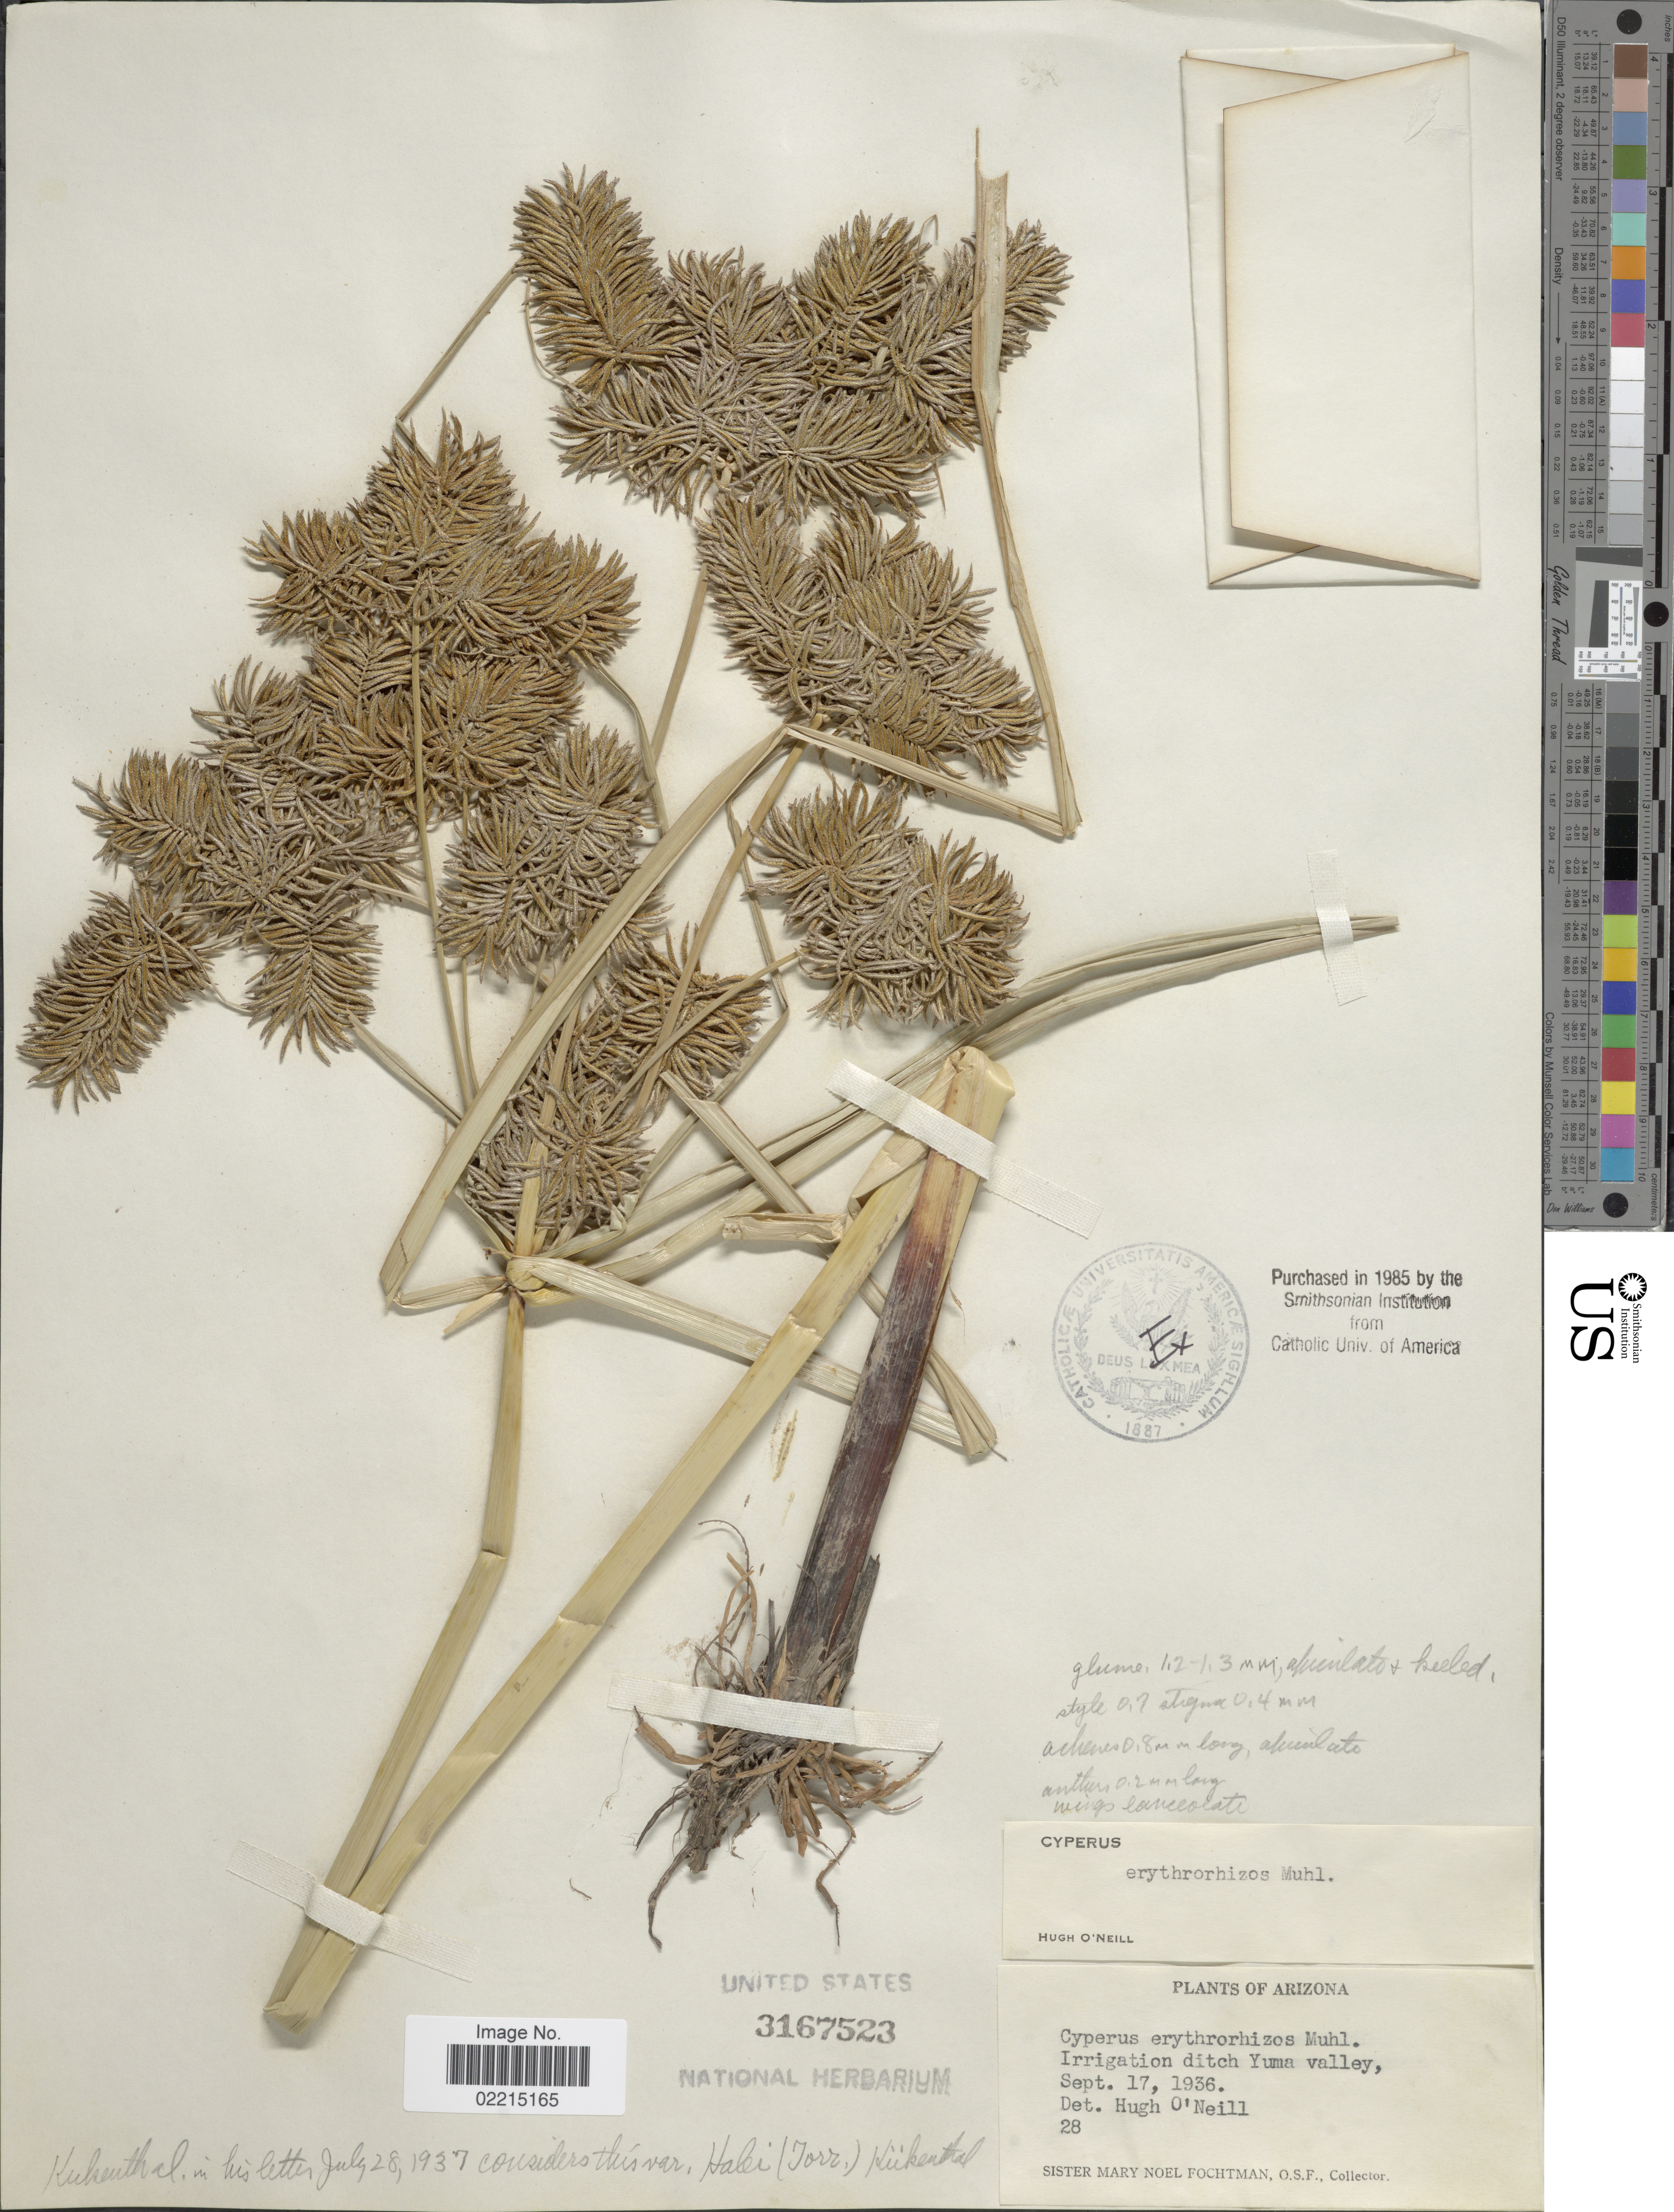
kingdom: Plantae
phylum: Tracheophyta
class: Liliopsida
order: Poales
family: Cyperaceae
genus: Cyperus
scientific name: Cyperus erythrorhizos Muhl.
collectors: M. N. Fochtman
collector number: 28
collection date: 1936-09-17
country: United States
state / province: Arizona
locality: Irrigation ditch Yuma valley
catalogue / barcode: US 3167523